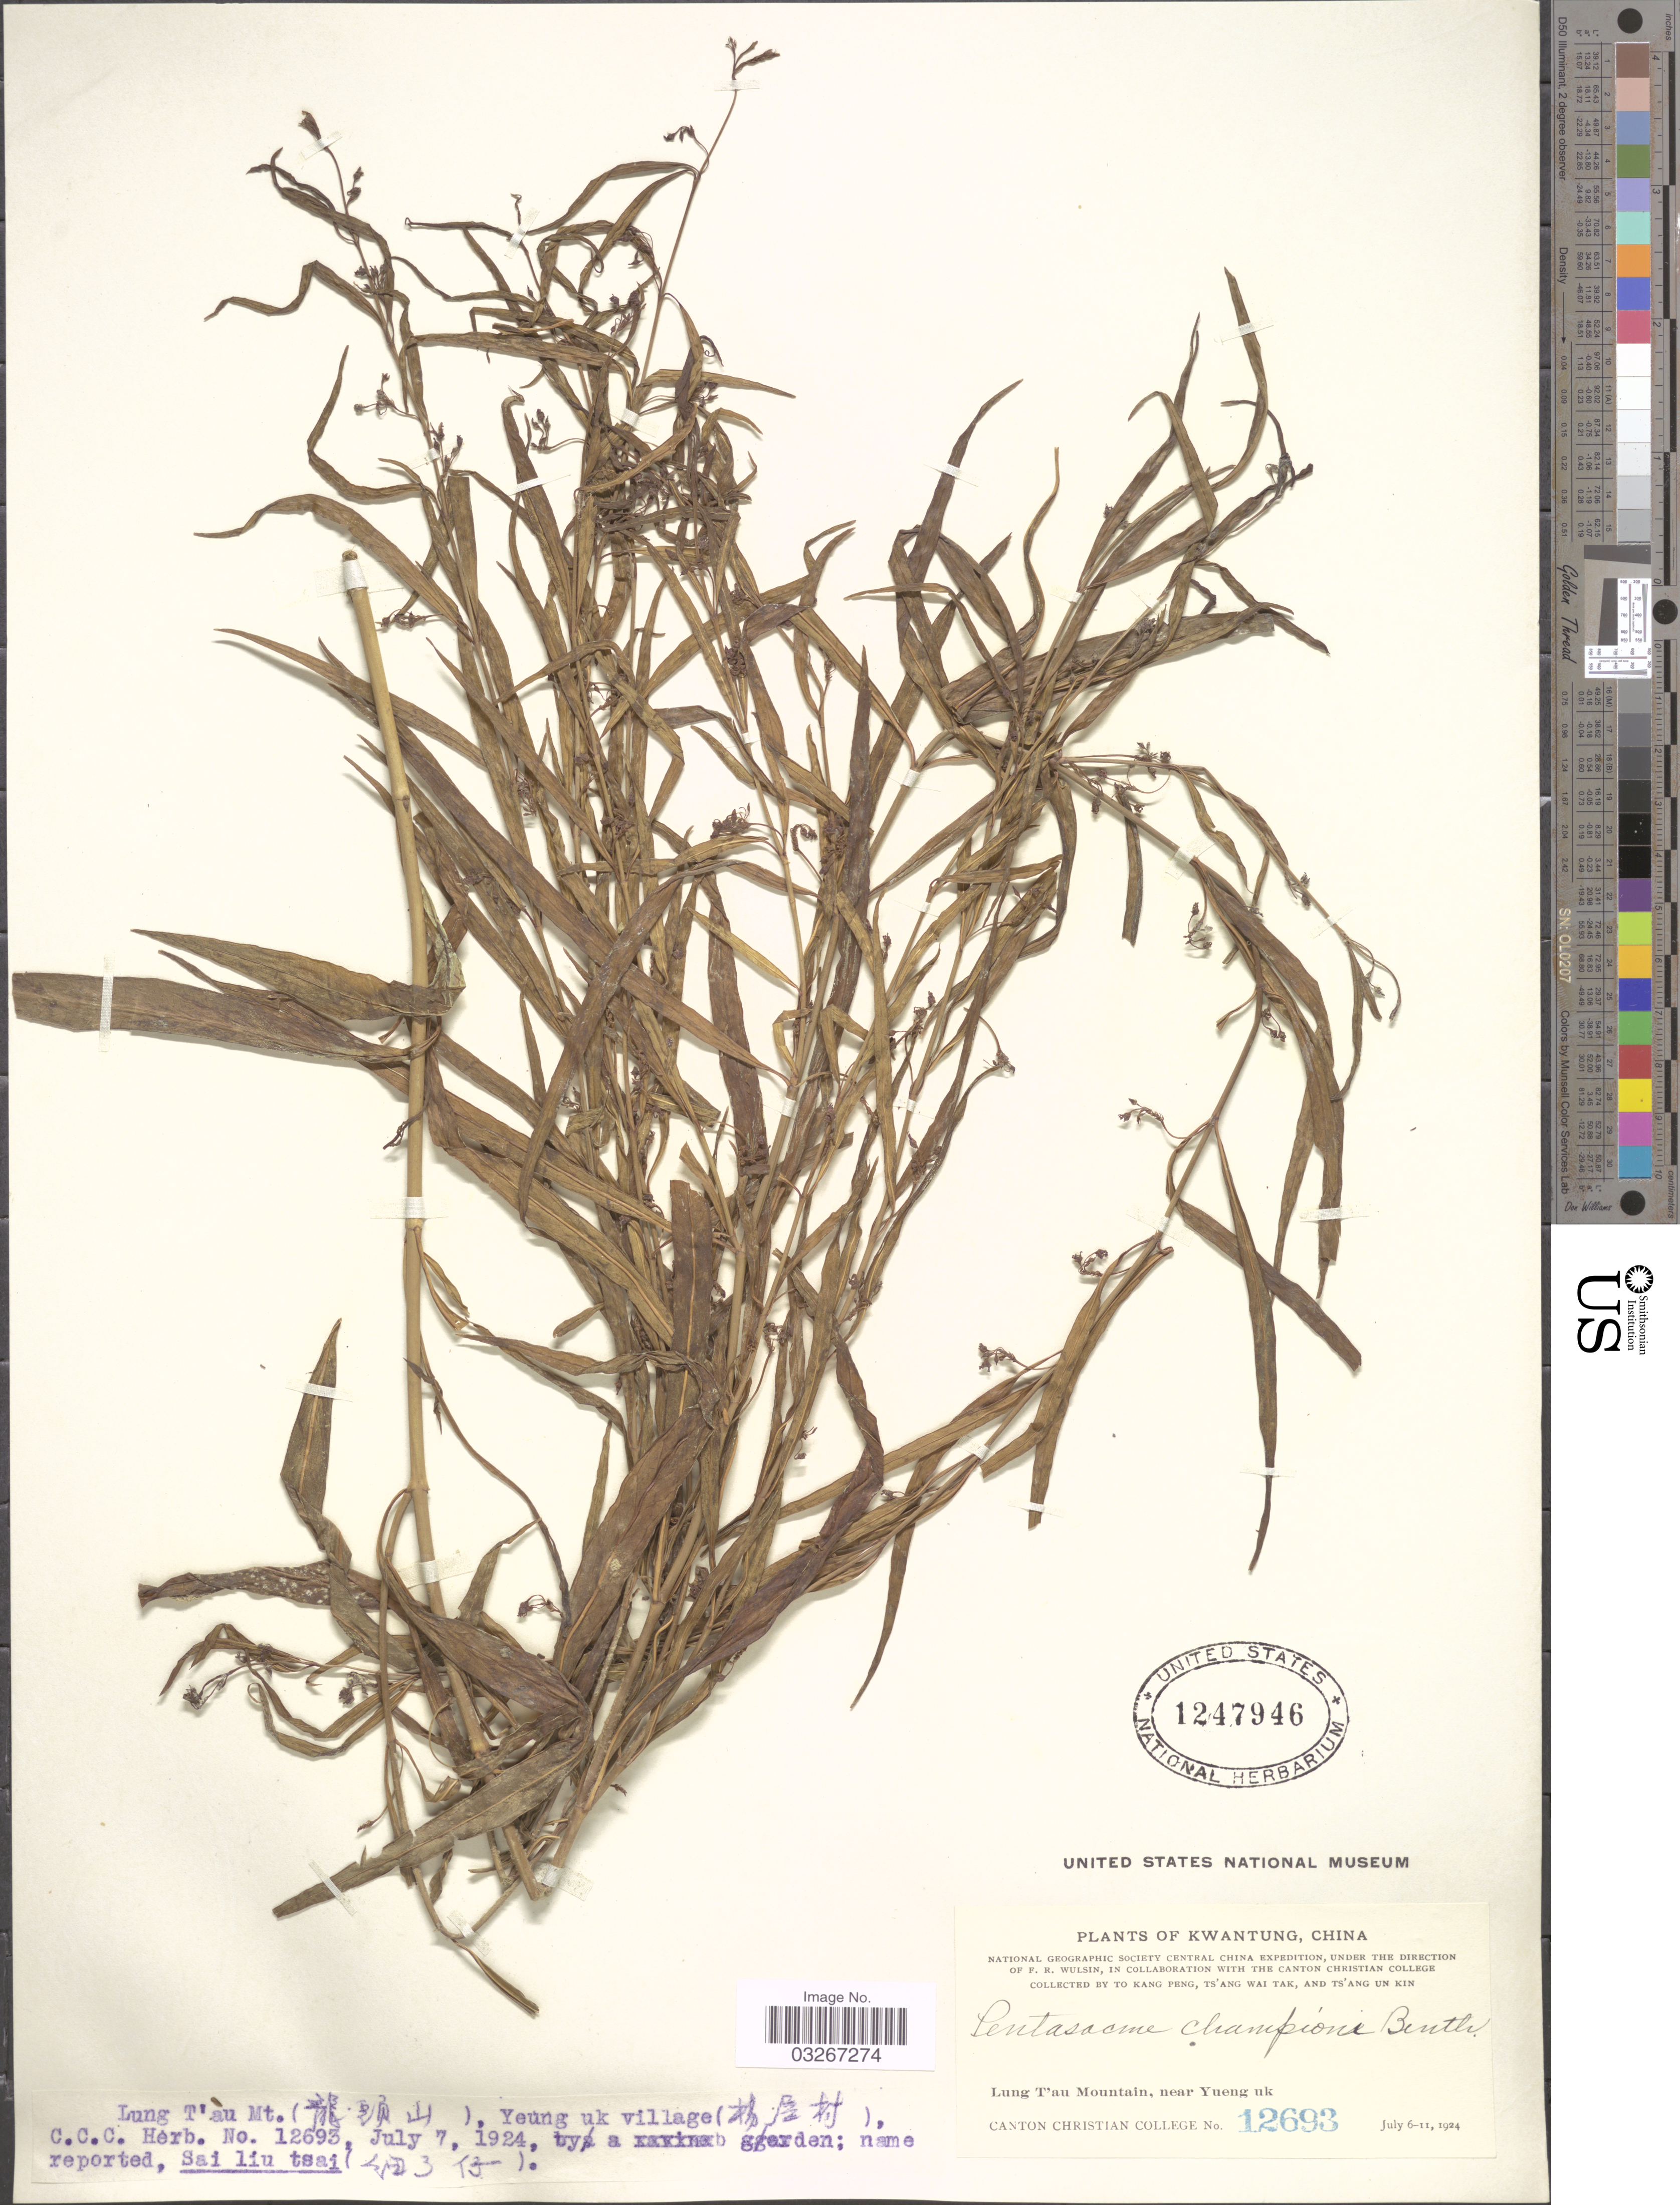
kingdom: Plantae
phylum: Tracheophyta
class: Magnoliopsida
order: Gentianales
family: Apocynaceae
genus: Pentasacme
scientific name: Pentasacme caudatum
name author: Wall. ex Wight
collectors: To Kang P'eng, W. T. Tsang & Ts' Ang Un Kin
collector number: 12693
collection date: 1924-07-07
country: China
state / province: Guangdong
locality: Kwangtung. Lung T'au Mountain, near Yeung uk. Yeung uk village (X).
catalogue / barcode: US 1247946